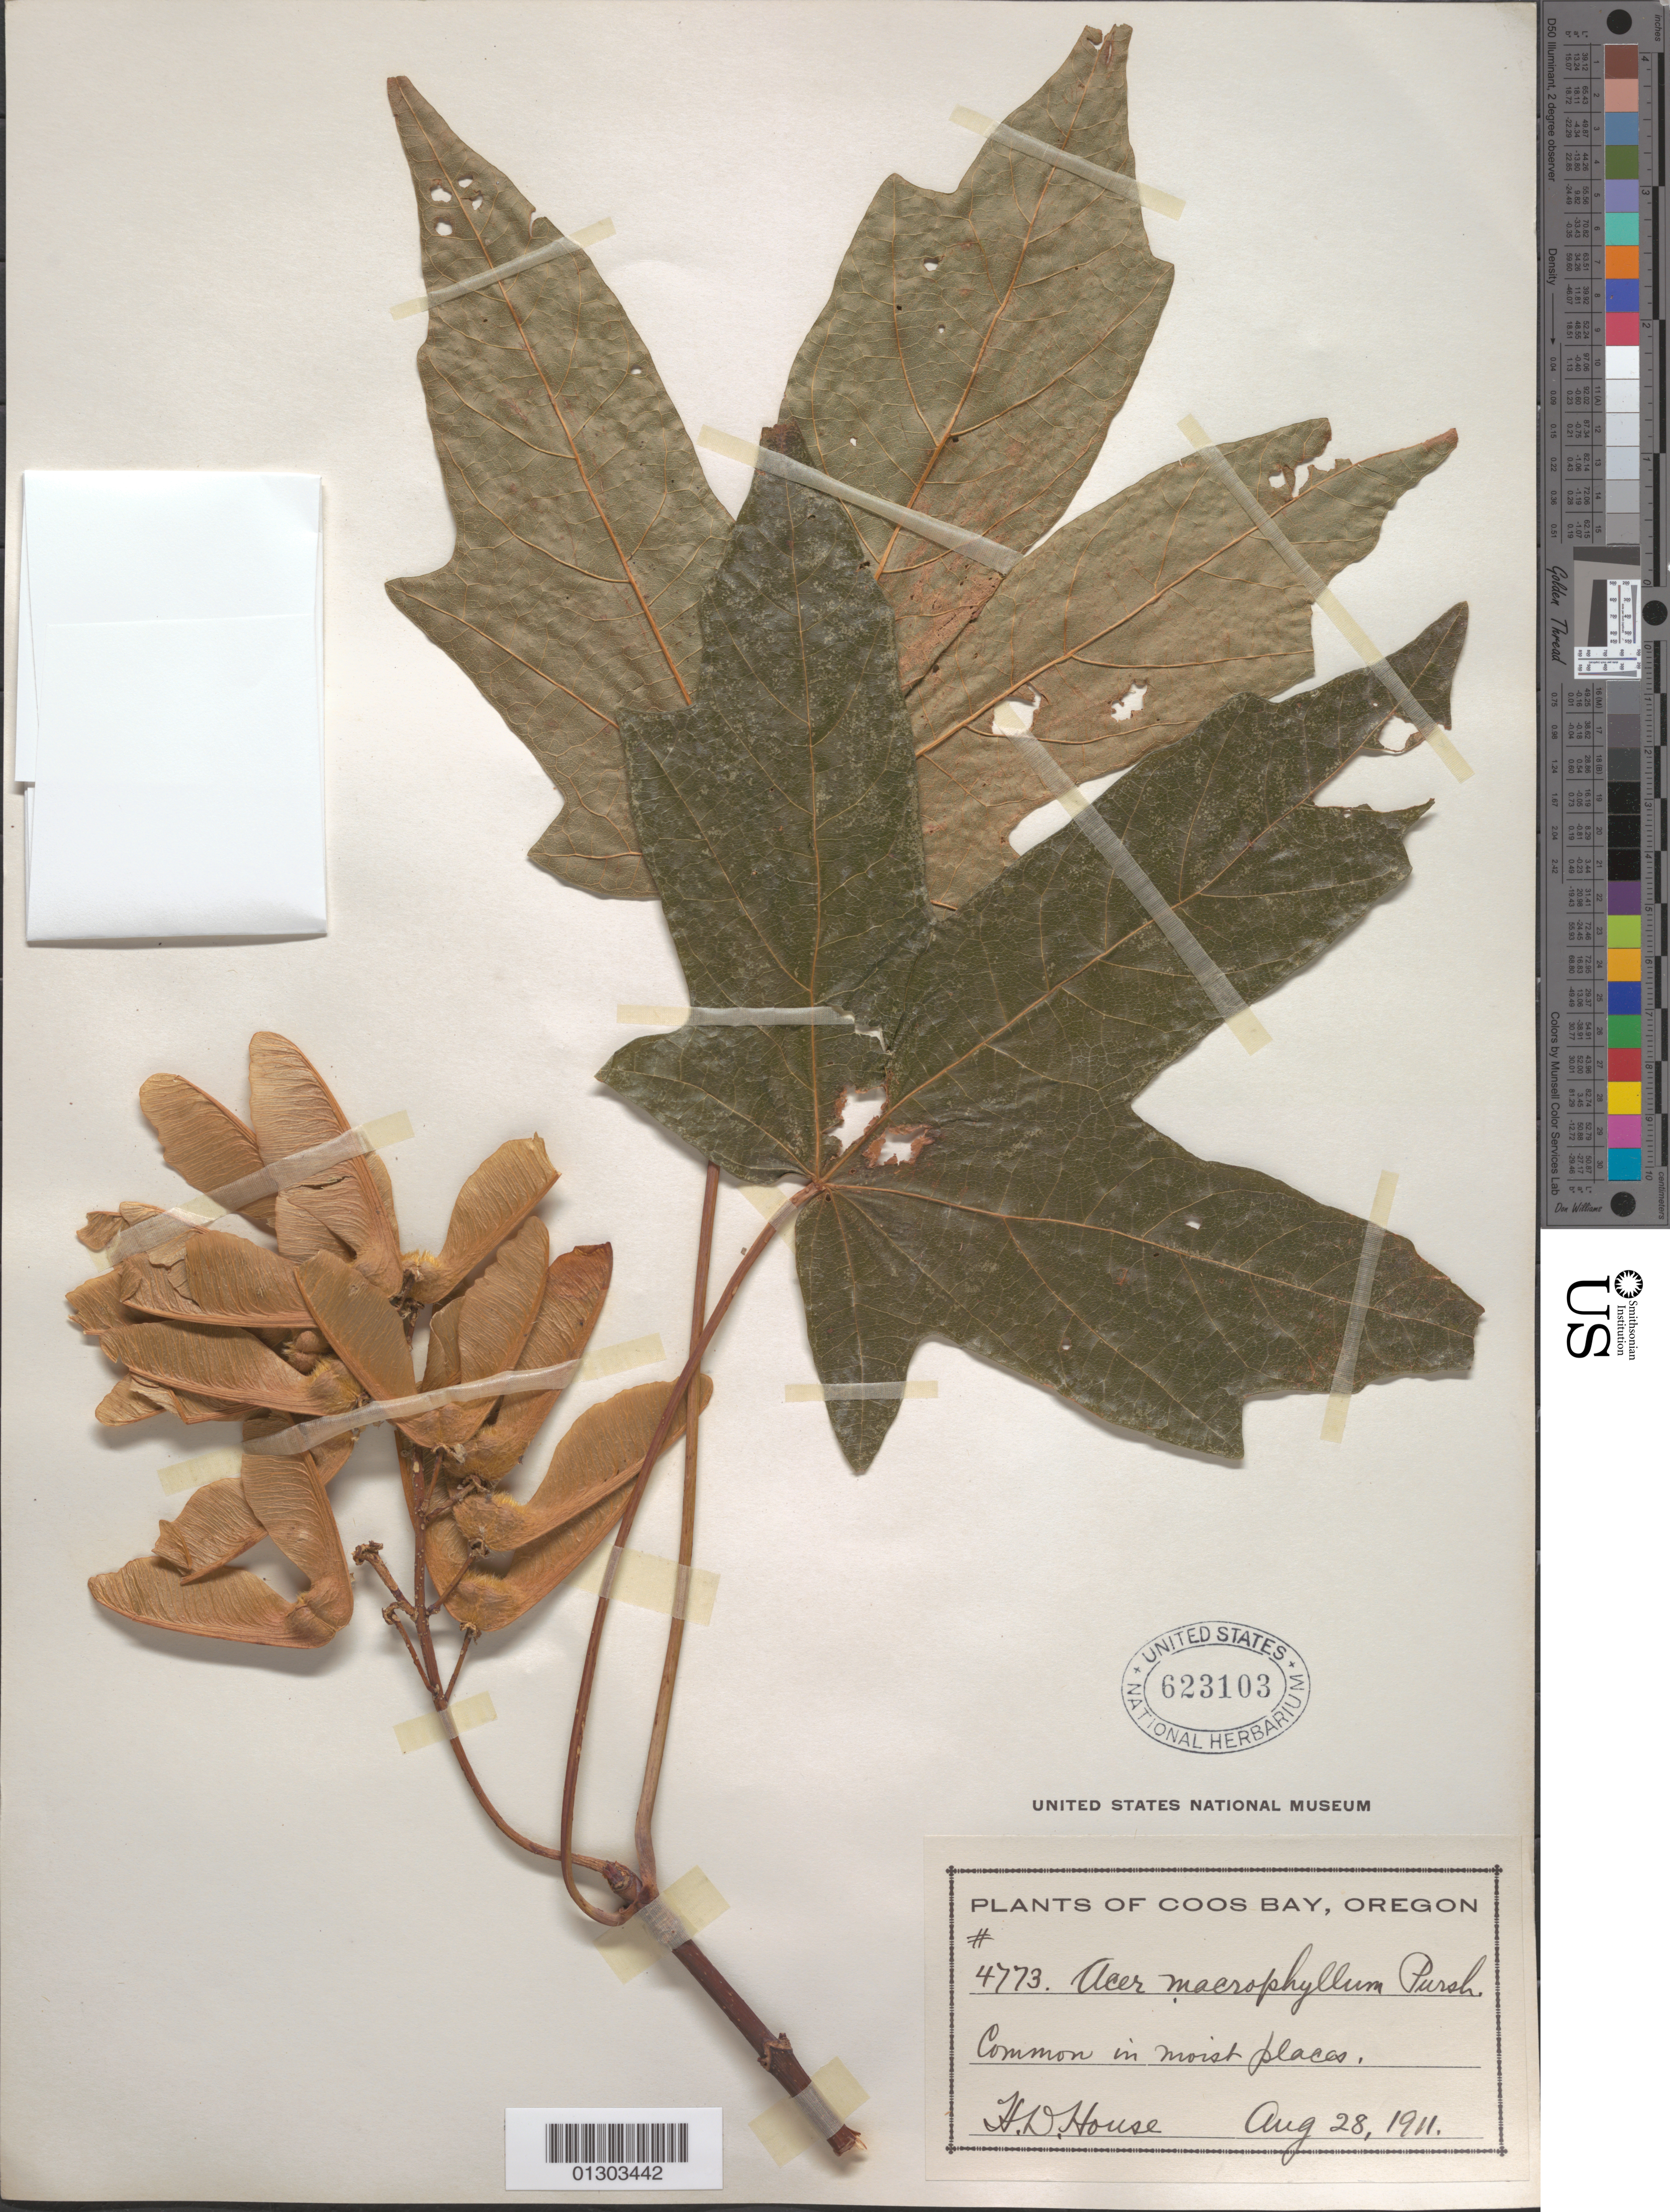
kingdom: Plantae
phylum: Tracheophyta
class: Magnoliopsida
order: Sapindales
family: Sapindaceae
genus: Acer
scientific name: Acer macrophyllum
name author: Pursh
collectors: H. D. House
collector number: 4773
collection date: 1911-08-28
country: United States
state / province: Oregon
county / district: Coos County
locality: Coos Bay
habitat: Common in moist places.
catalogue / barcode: US 623103